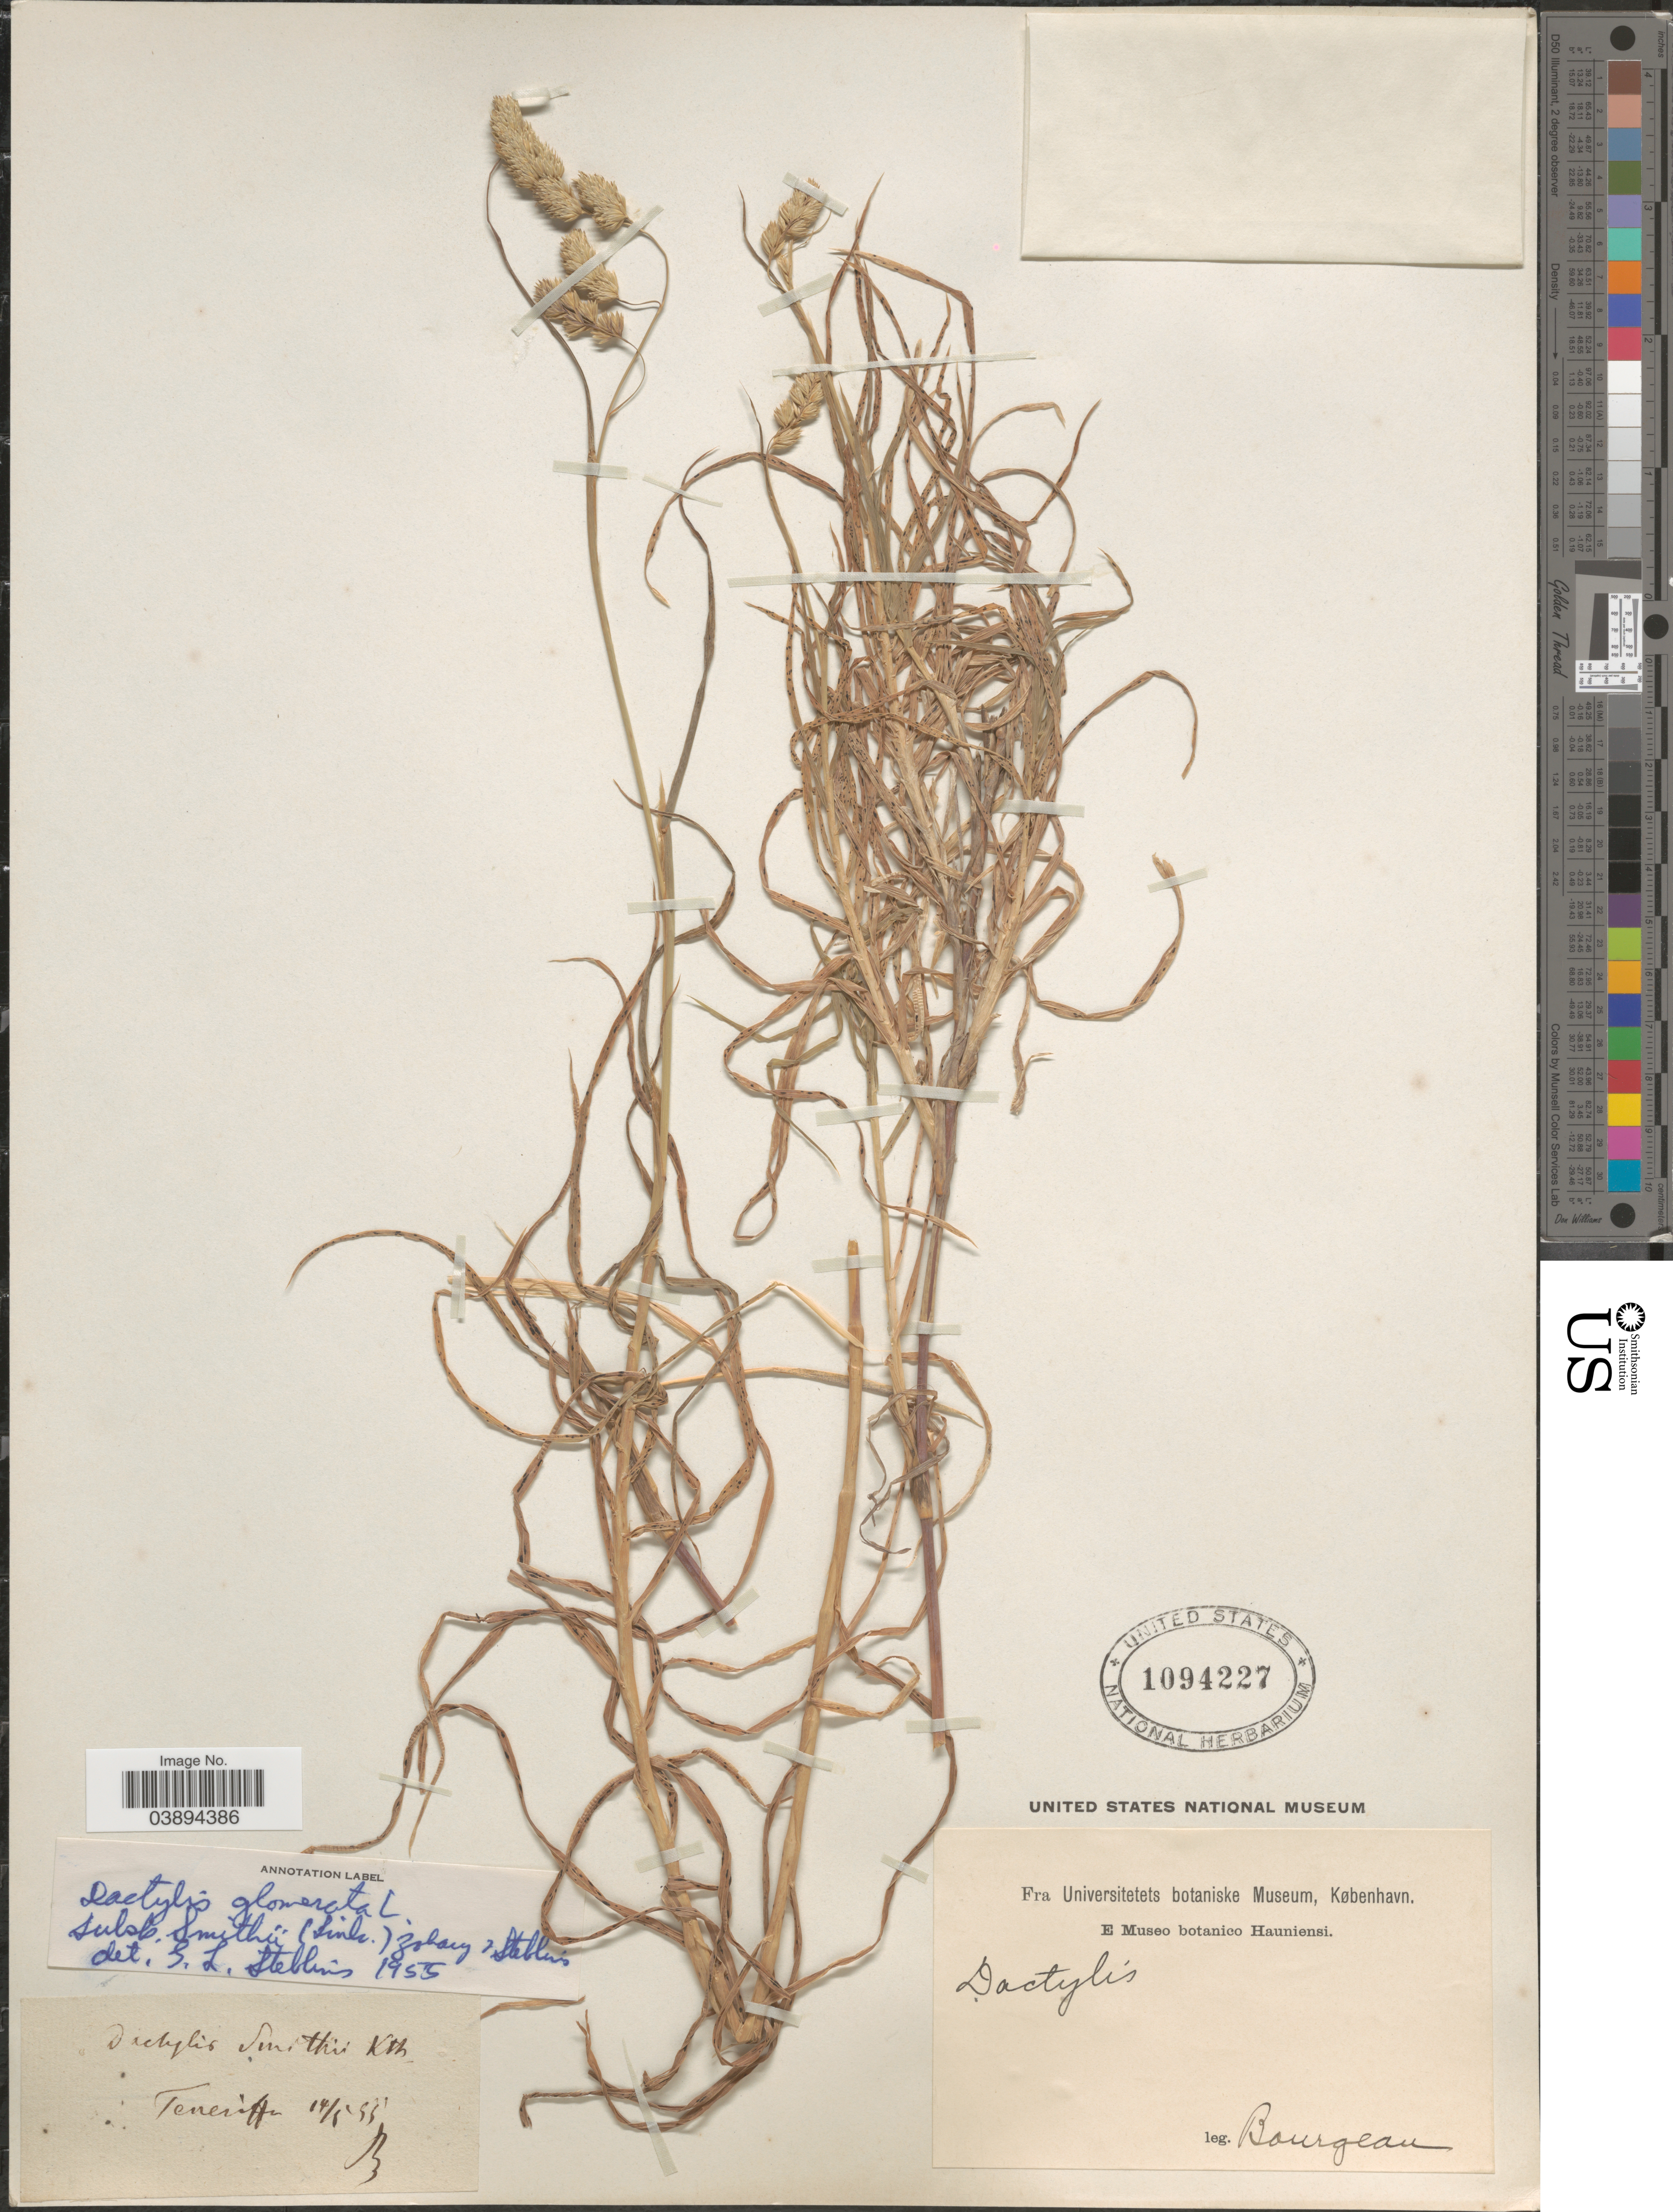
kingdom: Plantae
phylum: Tracheophyta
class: Liliopsida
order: Poales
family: Poaceae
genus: Dactylis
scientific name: Dactylis smithii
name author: Link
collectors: -. Bourgeau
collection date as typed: Transcribed d/m/y: 14/5/55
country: Spain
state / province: Canarias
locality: Teneriffe.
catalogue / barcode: US 1094227